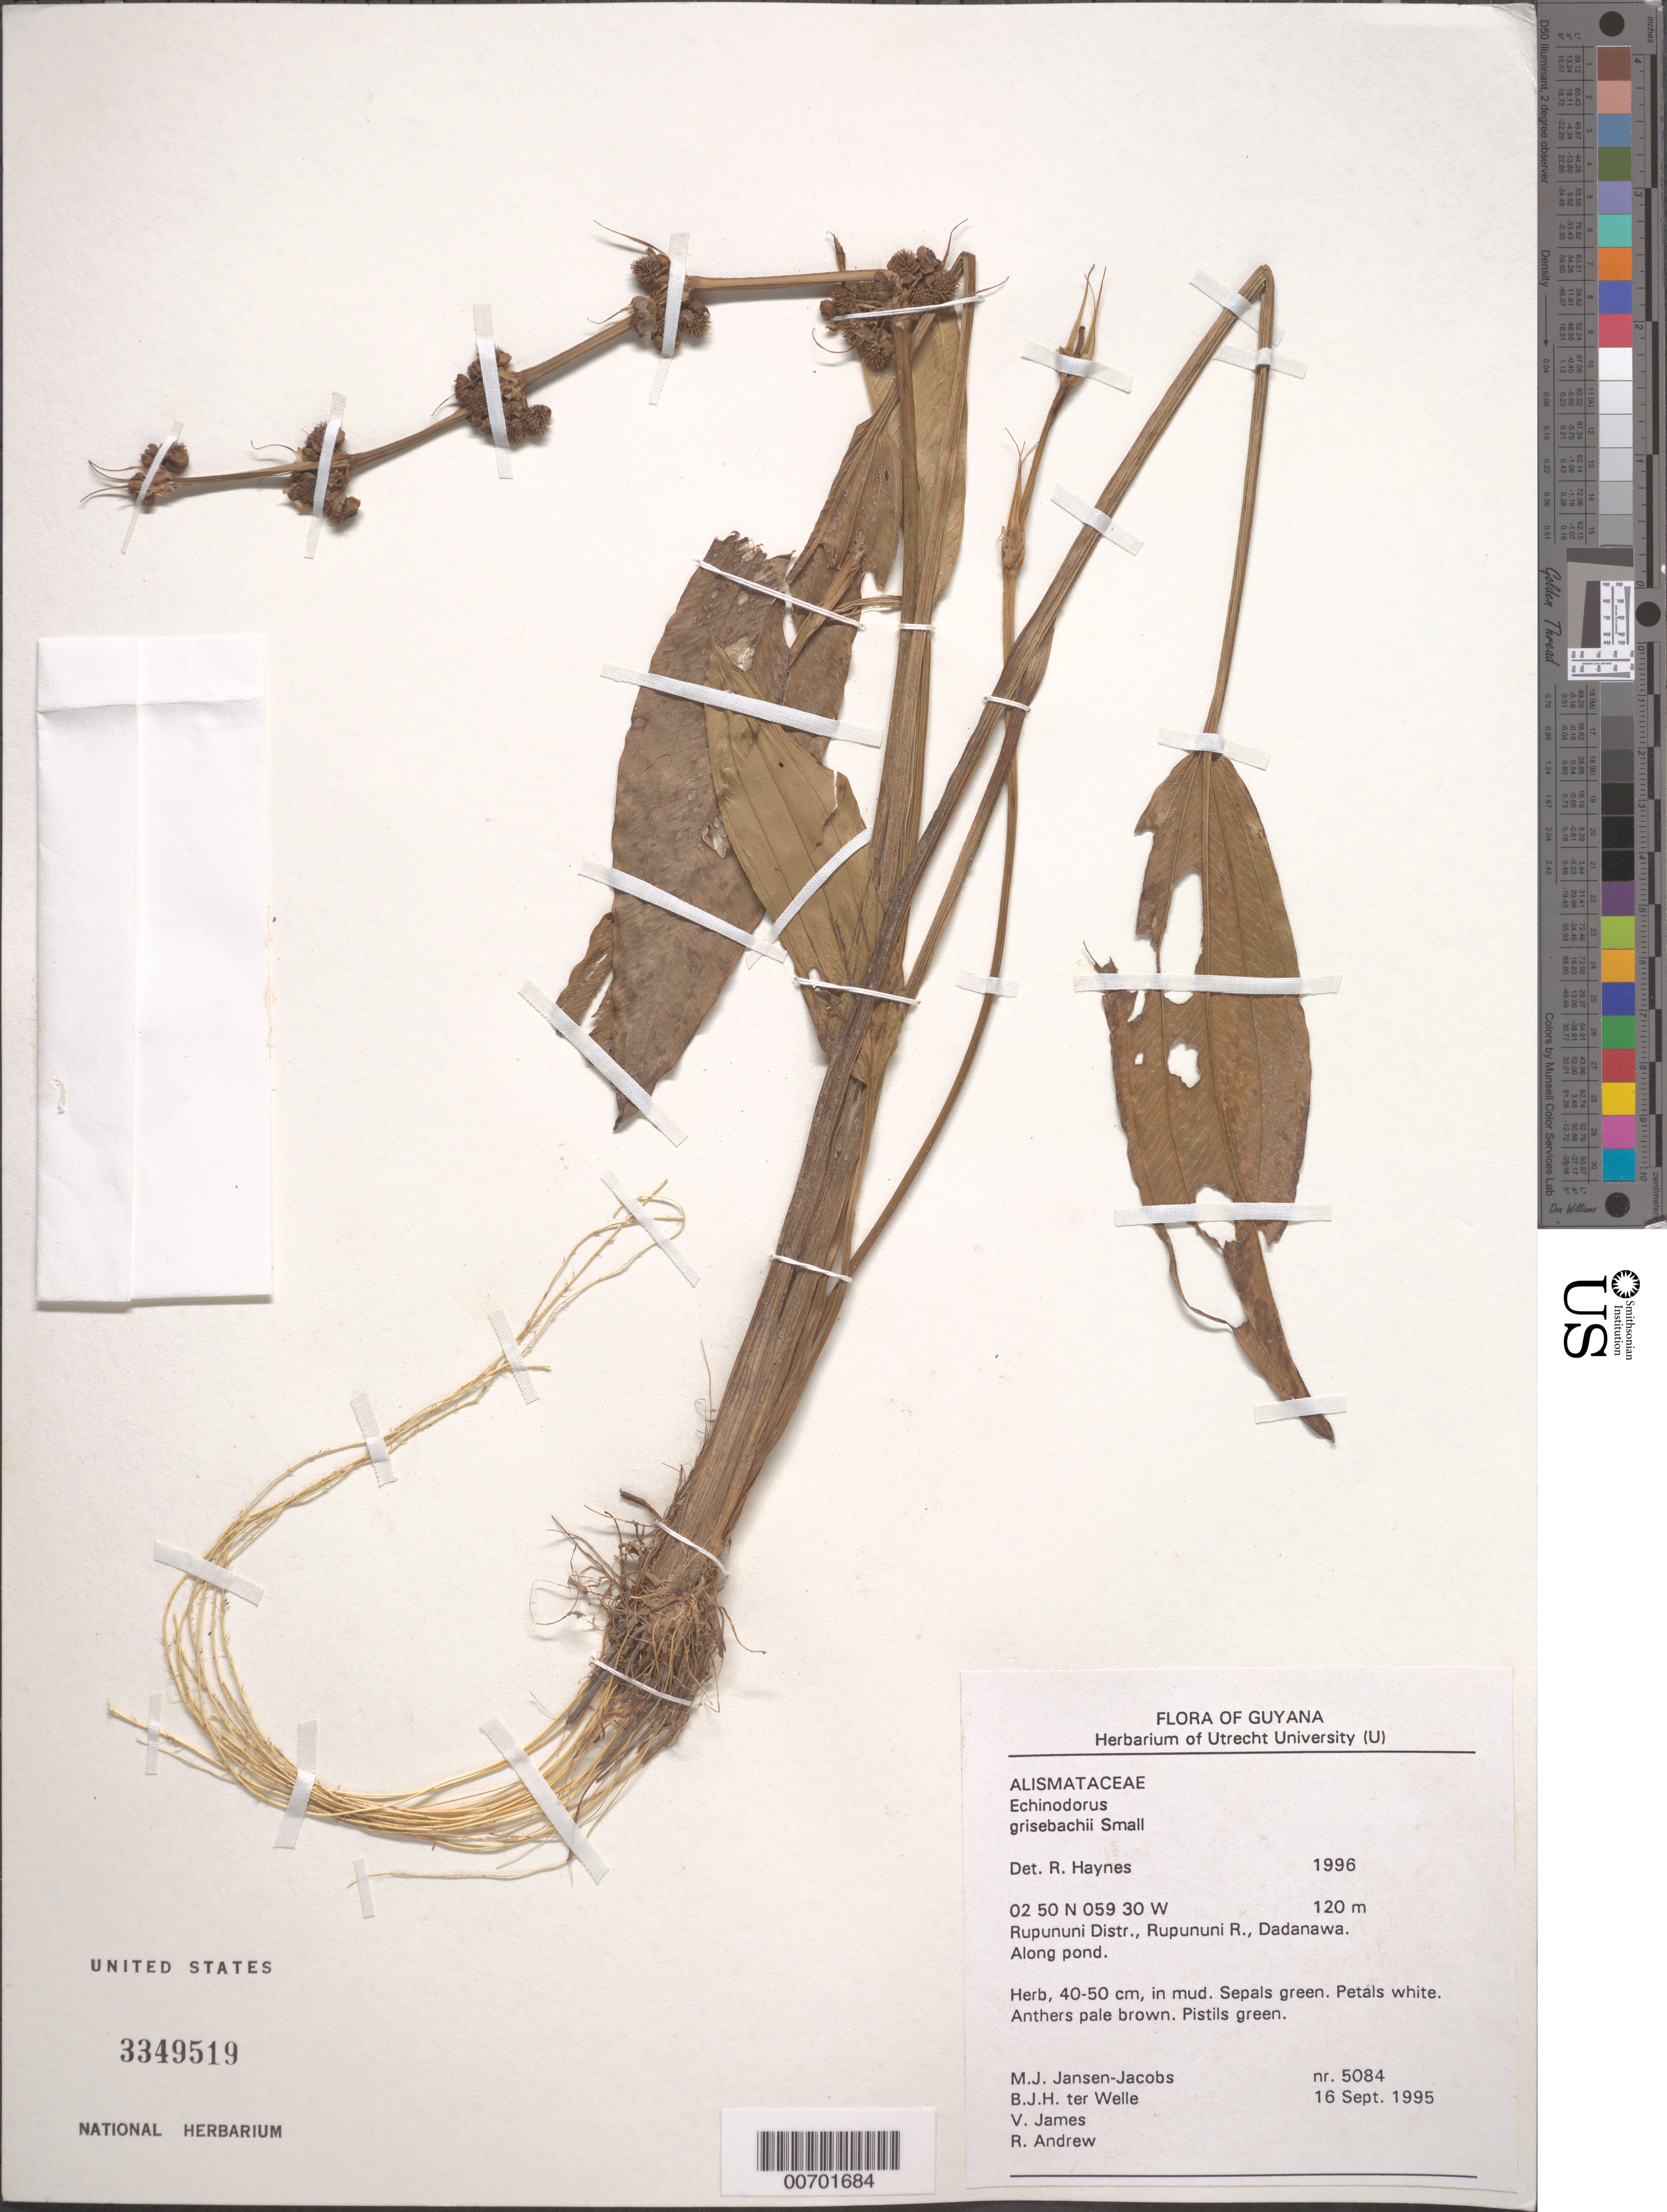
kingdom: Plantae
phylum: Tracheophyta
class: Liliopsida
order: Alismatales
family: Alismataceae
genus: Echinodorus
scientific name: Echinodorus grisebachii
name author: Small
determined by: Haynes, R.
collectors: M. J. Jansen-Jacobs, B. Welle, V. James & R. Andrew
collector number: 5084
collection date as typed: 16-Sep-95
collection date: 1995-09-16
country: Guyana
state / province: U. Takutu-U. Essequibo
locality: Dadanawa, Rupununi River, Rupununi District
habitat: In mud along pond.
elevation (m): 120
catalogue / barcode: US 3349519